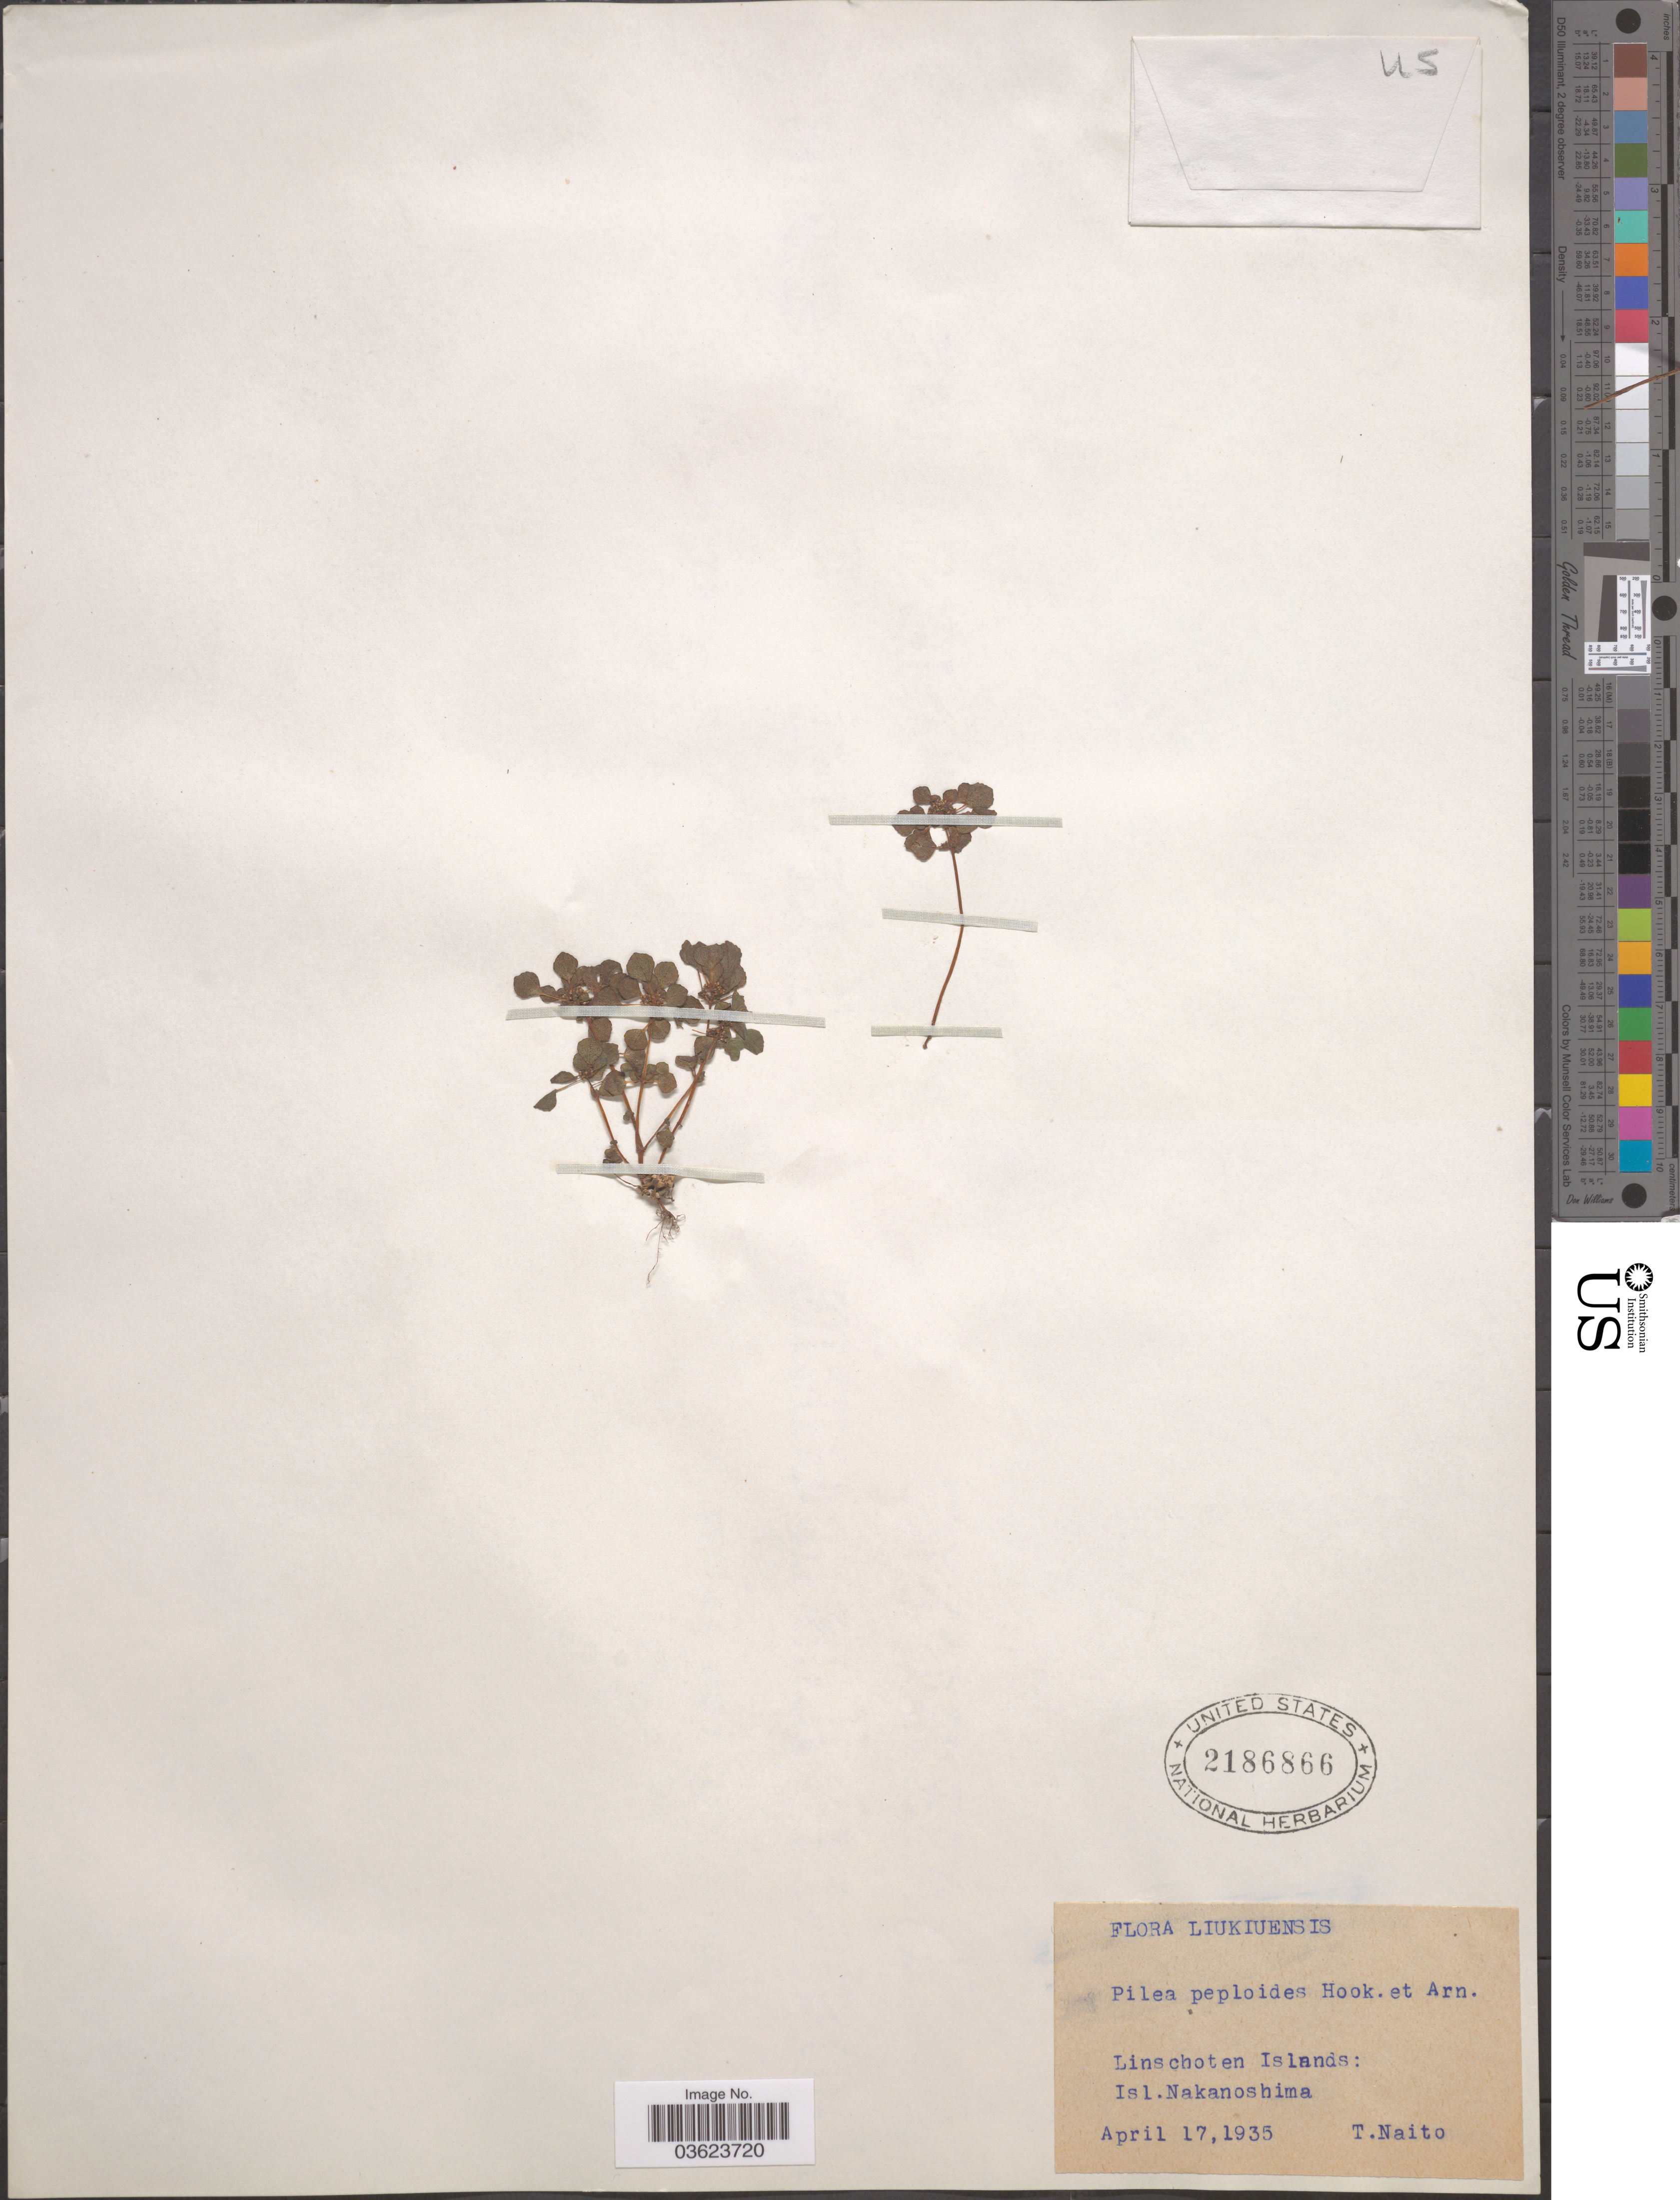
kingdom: Plantae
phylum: Tracheophyta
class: Magnoliopsida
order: Rosales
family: Urticaceae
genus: Pilea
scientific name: Pilea peploides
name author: (Gaudich.) Hook. & Arn.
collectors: T. Naito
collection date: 1935-04-17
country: Japan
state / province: Okinawa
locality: Liukiuensis. Linschoten Islands: Isl. Nakanoshima.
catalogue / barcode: US 2186866